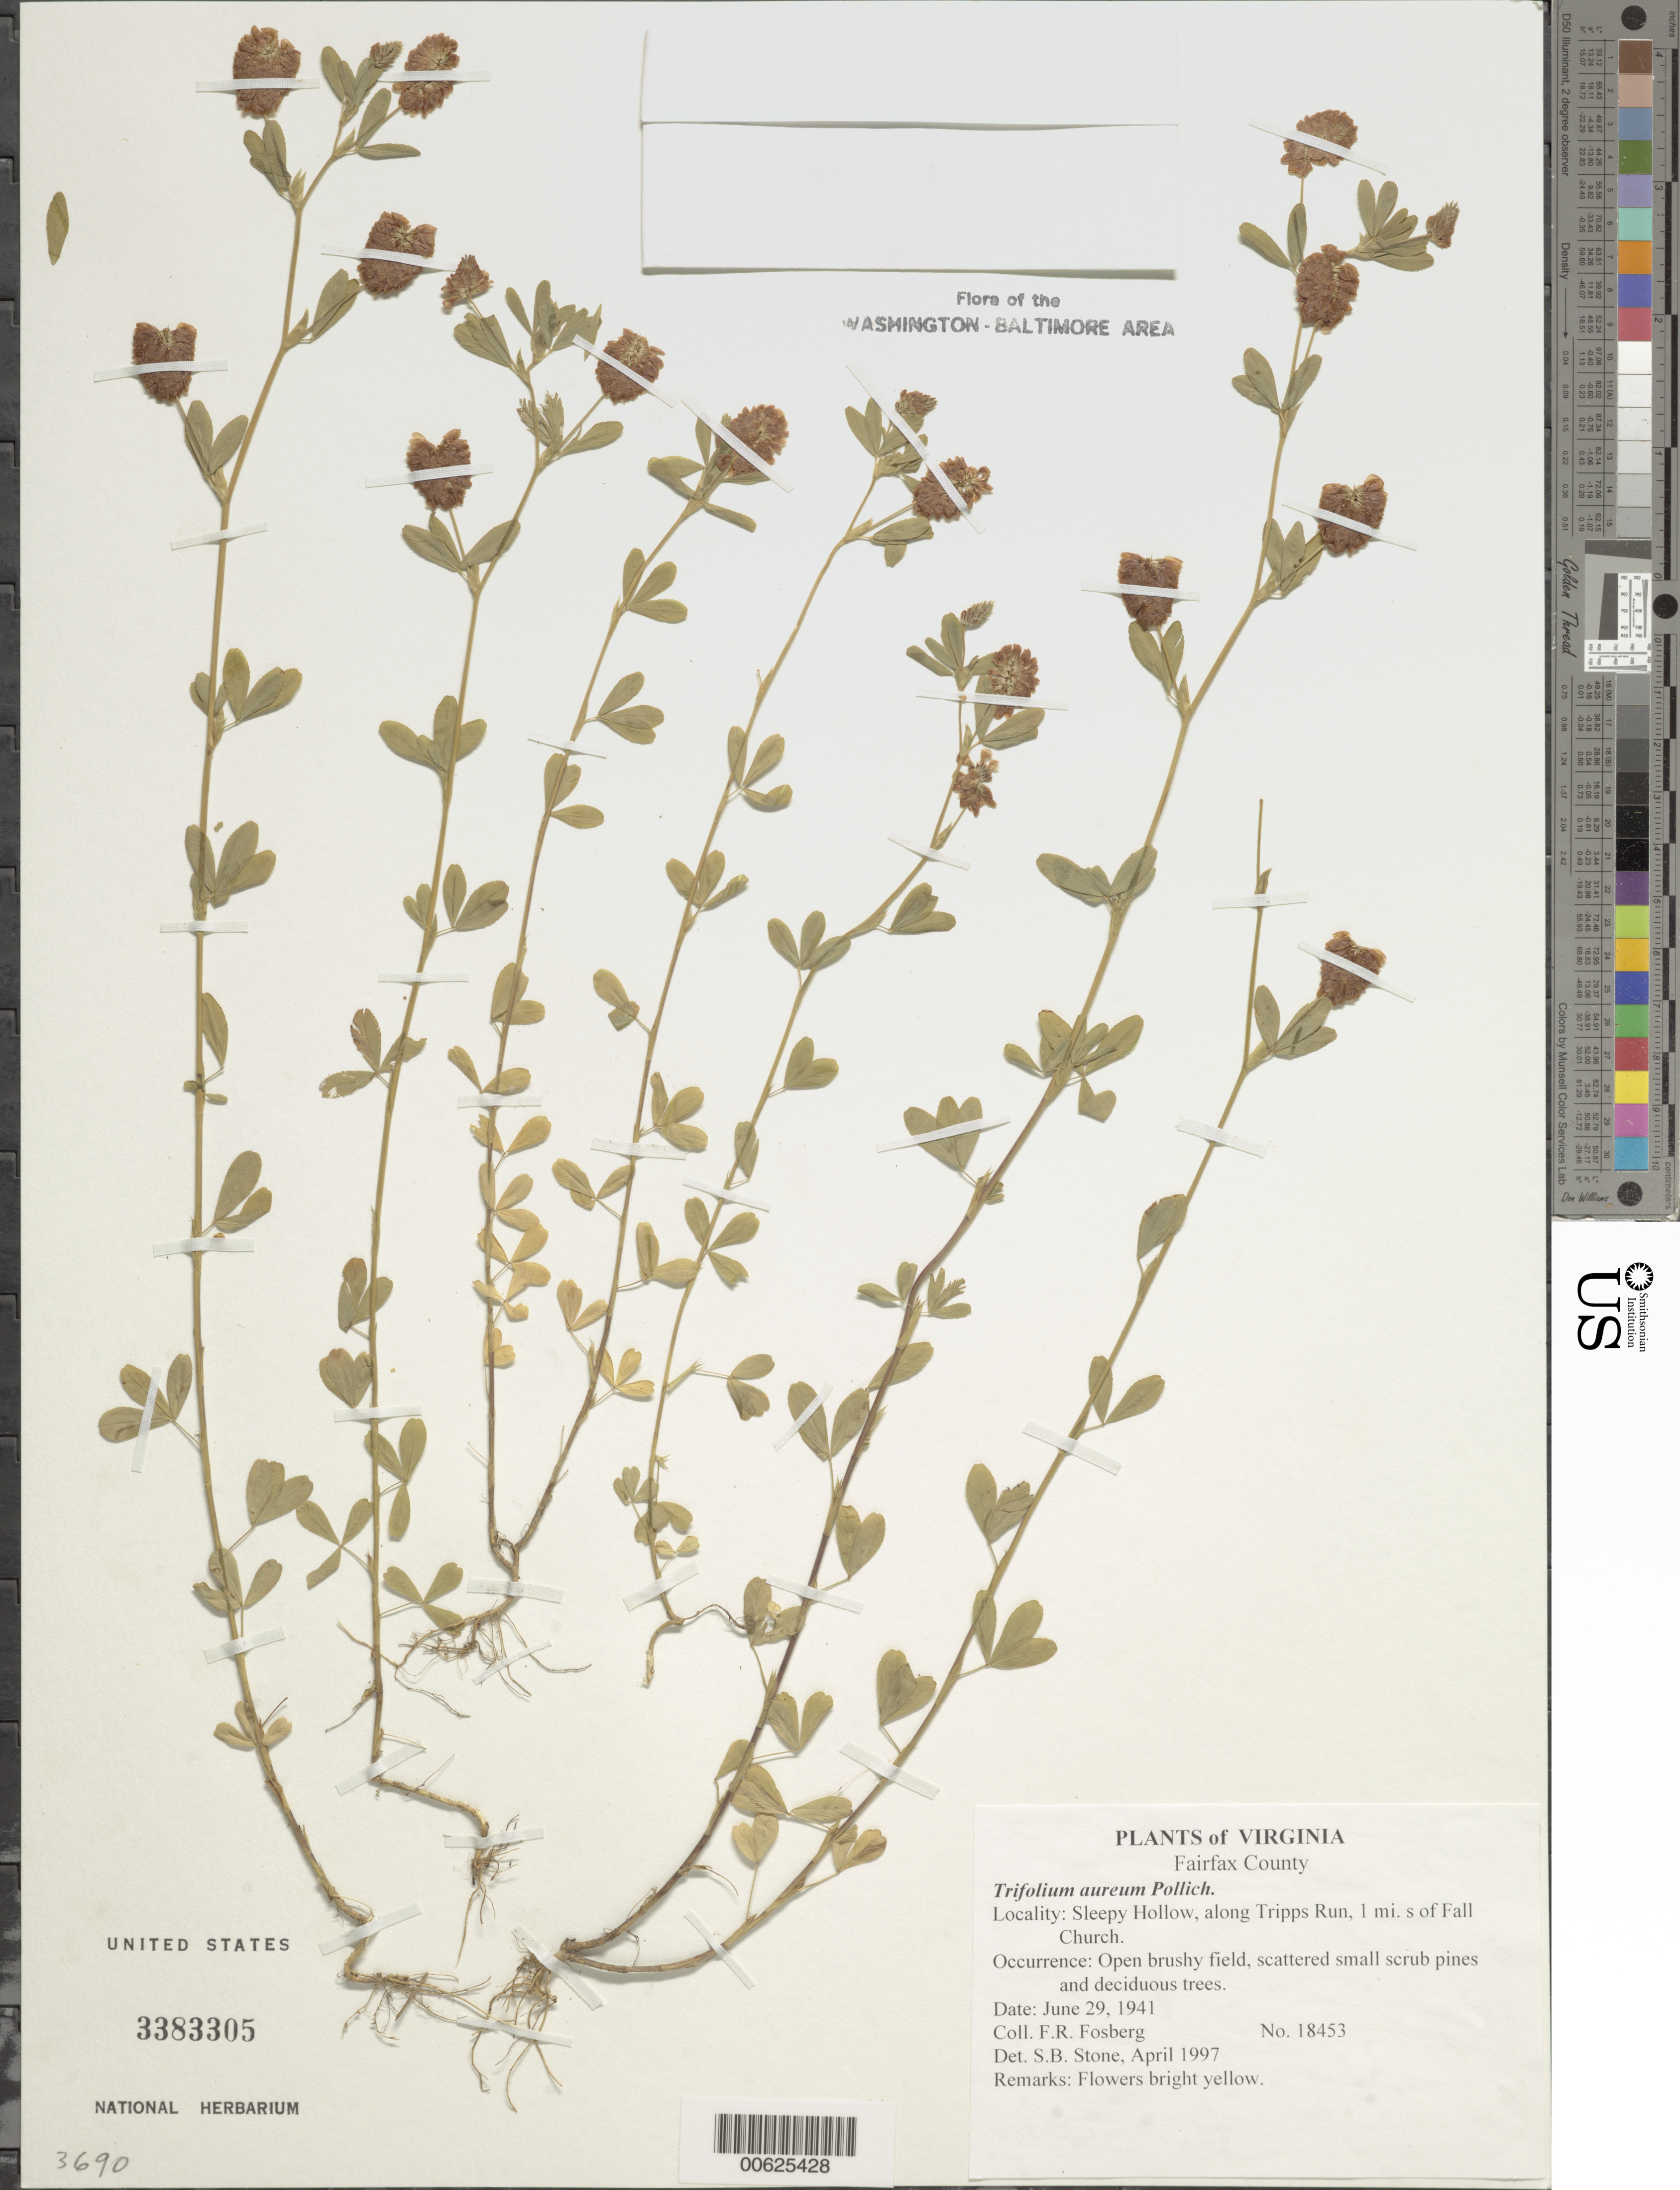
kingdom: Plantae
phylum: Tracheophyta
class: Magnoliopsida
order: Fabales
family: Fabaceae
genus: Trifolium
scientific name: Trifolium aureum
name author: Pollich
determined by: Stone, S. B.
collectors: F. R. Fosberg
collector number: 18453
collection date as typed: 29 Jun 1941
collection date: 1941-06-29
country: United States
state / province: Virginia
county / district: Fairfax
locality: Sleepy Hollow, along Tripps Run, 1 mi. S of Falls Church.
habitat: Open brushy field, scattered small scrub pines and deciduous trees.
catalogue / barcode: US 3383305